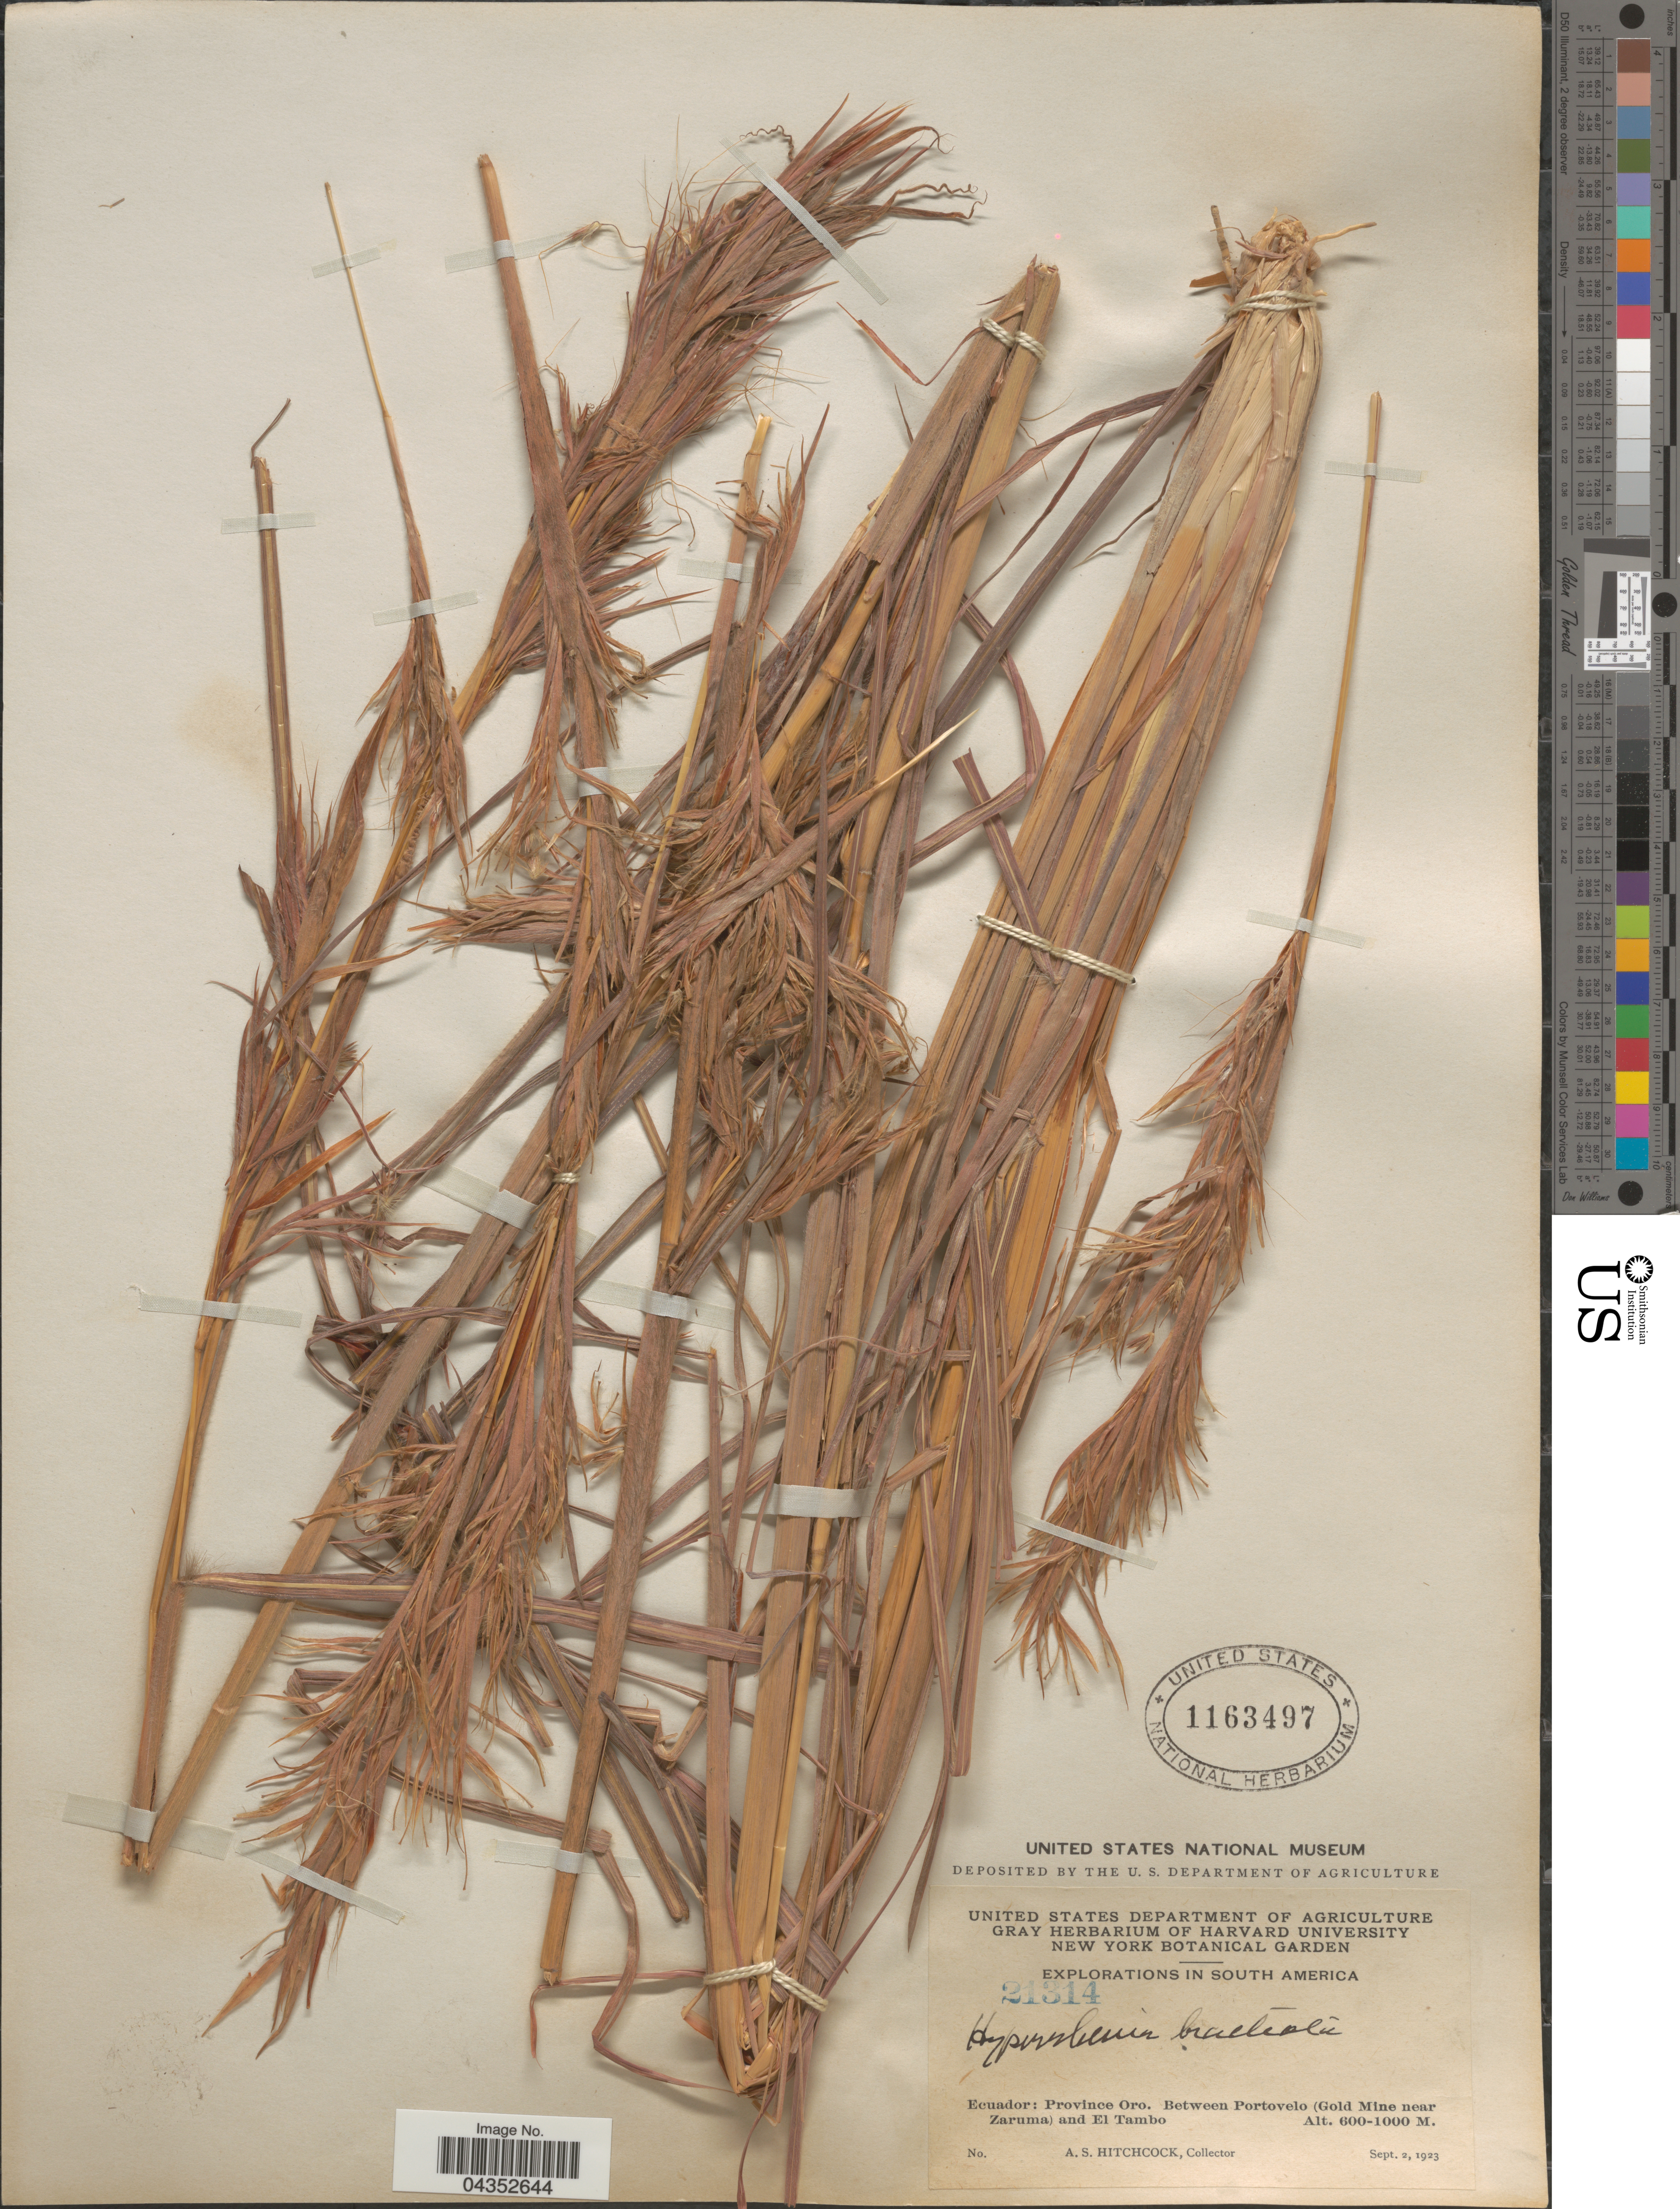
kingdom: Plantae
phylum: Tracheophyta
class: Liliopsida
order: Poales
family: Poaceae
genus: Hyparrhenia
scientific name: Hyparrhenia bracteata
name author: (Humb. & Bonpl.) Stapf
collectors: A. S. Hitchcock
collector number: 21314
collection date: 1923-09-02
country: Ecuador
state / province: El Oro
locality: Explorations in South America. Province Oro. Between Portovelo (Gold Mine near Zaruma) and El Tambo.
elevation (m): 600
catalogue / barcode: US 1163497